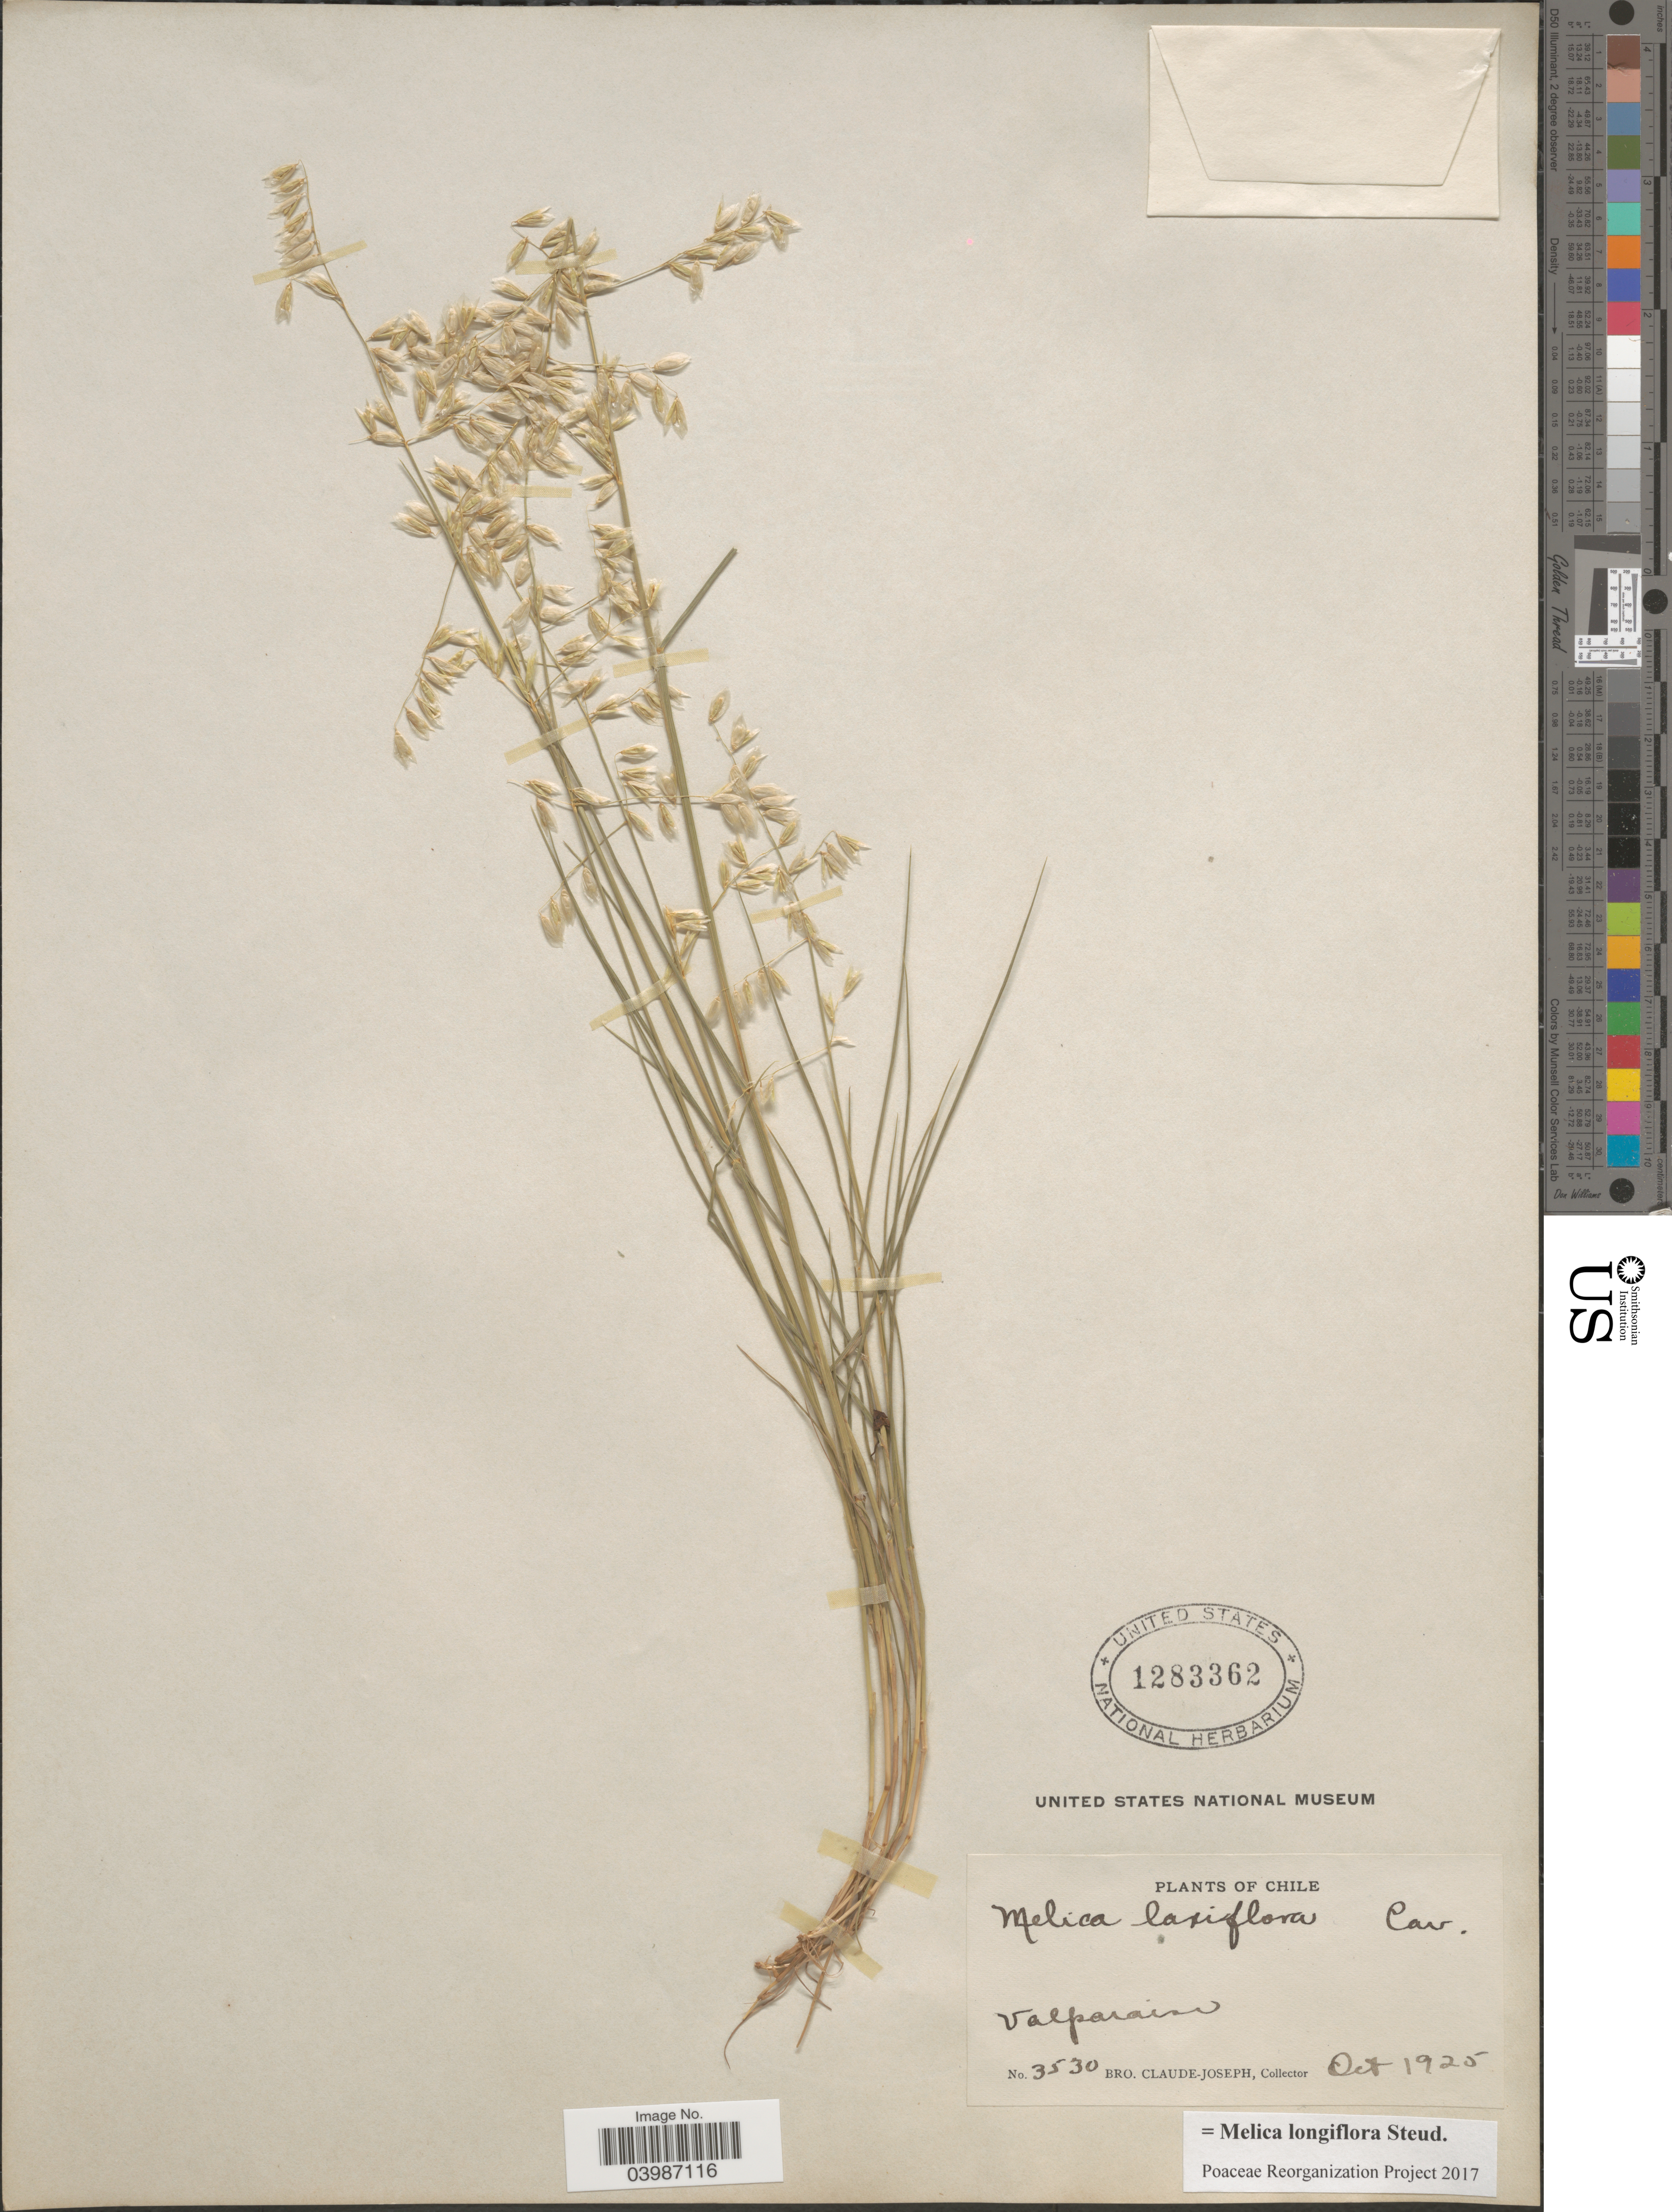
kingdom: Plantae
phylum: Tracheophyta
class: Liliopsida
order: Poales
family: Poaceae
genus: Melica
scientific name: Melica longiflora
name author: Steud.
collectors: Bro. Claude-Joseph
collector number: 3530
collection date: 1925-10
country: Chile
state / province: Valparaíso (V)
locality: Valparaiso.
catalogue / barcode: US 1283362